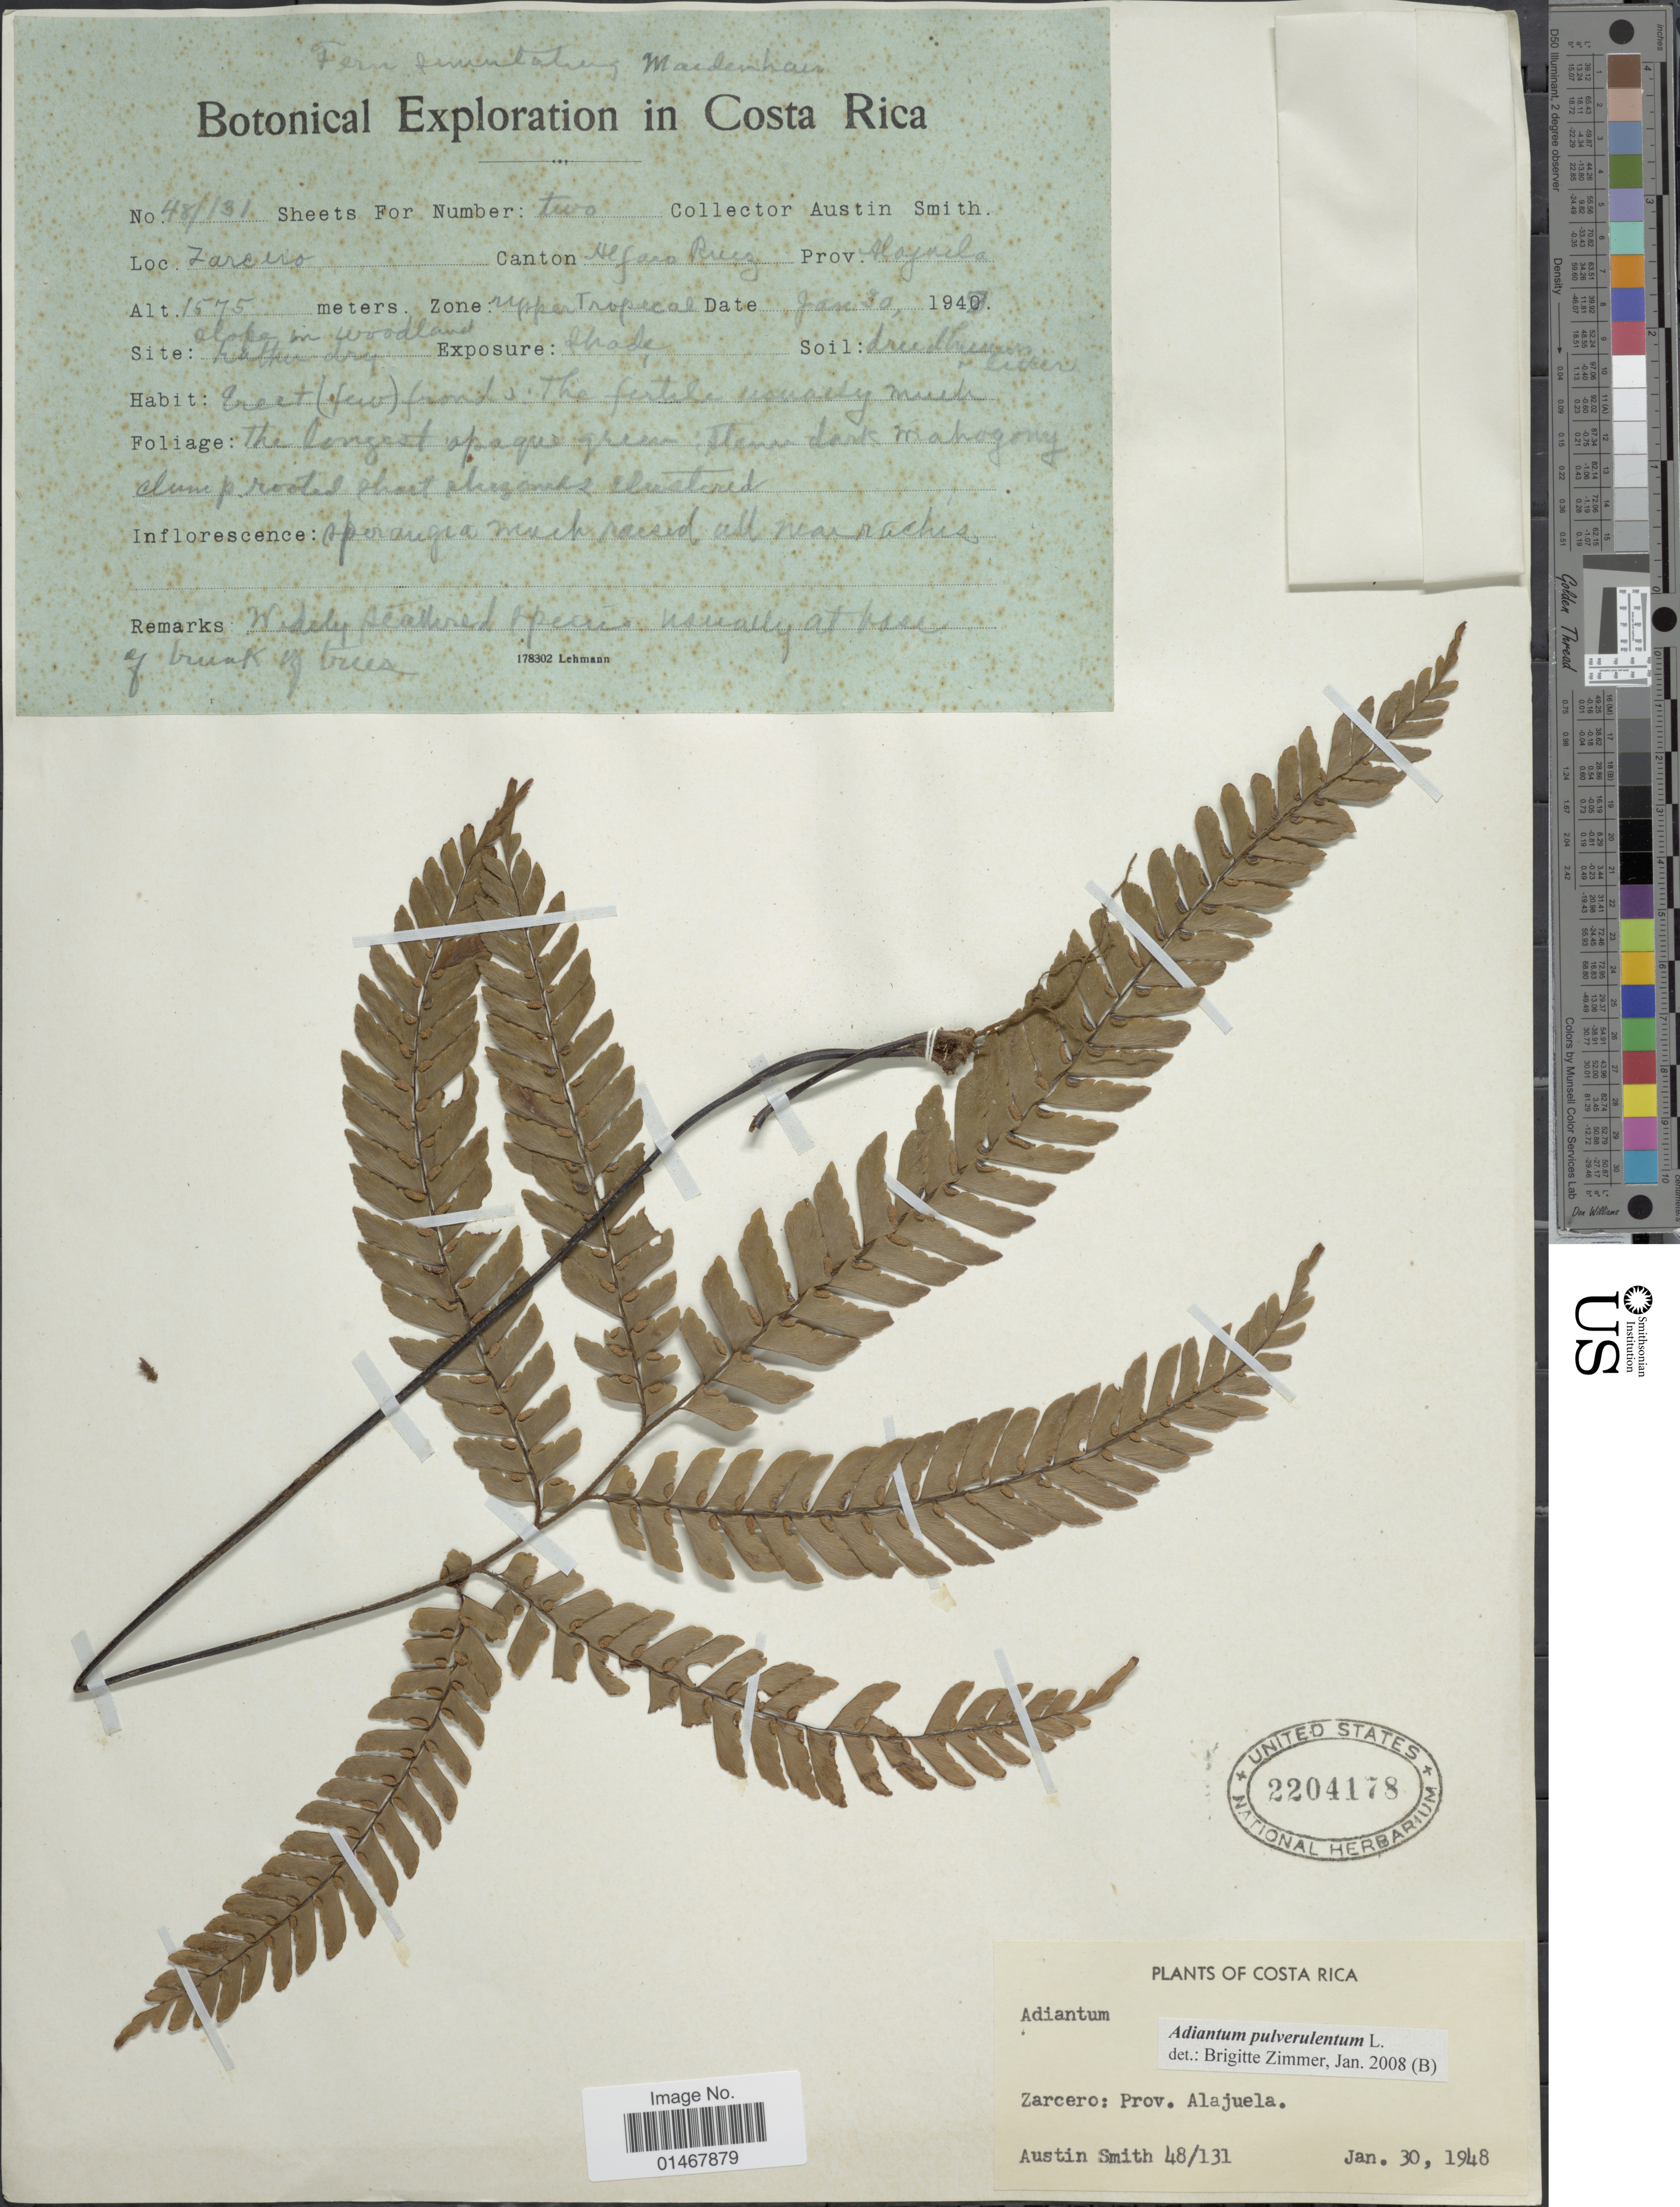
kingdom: Plantae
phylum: Tracheophyta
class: Polypodiopsida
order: Polypodiales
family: Pteridaceae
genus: Adiantum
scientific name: Adiantum pulverulentum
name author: L.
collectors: Aust P. Smith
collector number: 48/131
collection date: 1948-01-30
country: Costa Rica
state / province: Alajuela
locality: Zarcero, Alfaro Ruiz canton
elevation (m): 1575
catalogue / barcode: US 2204178